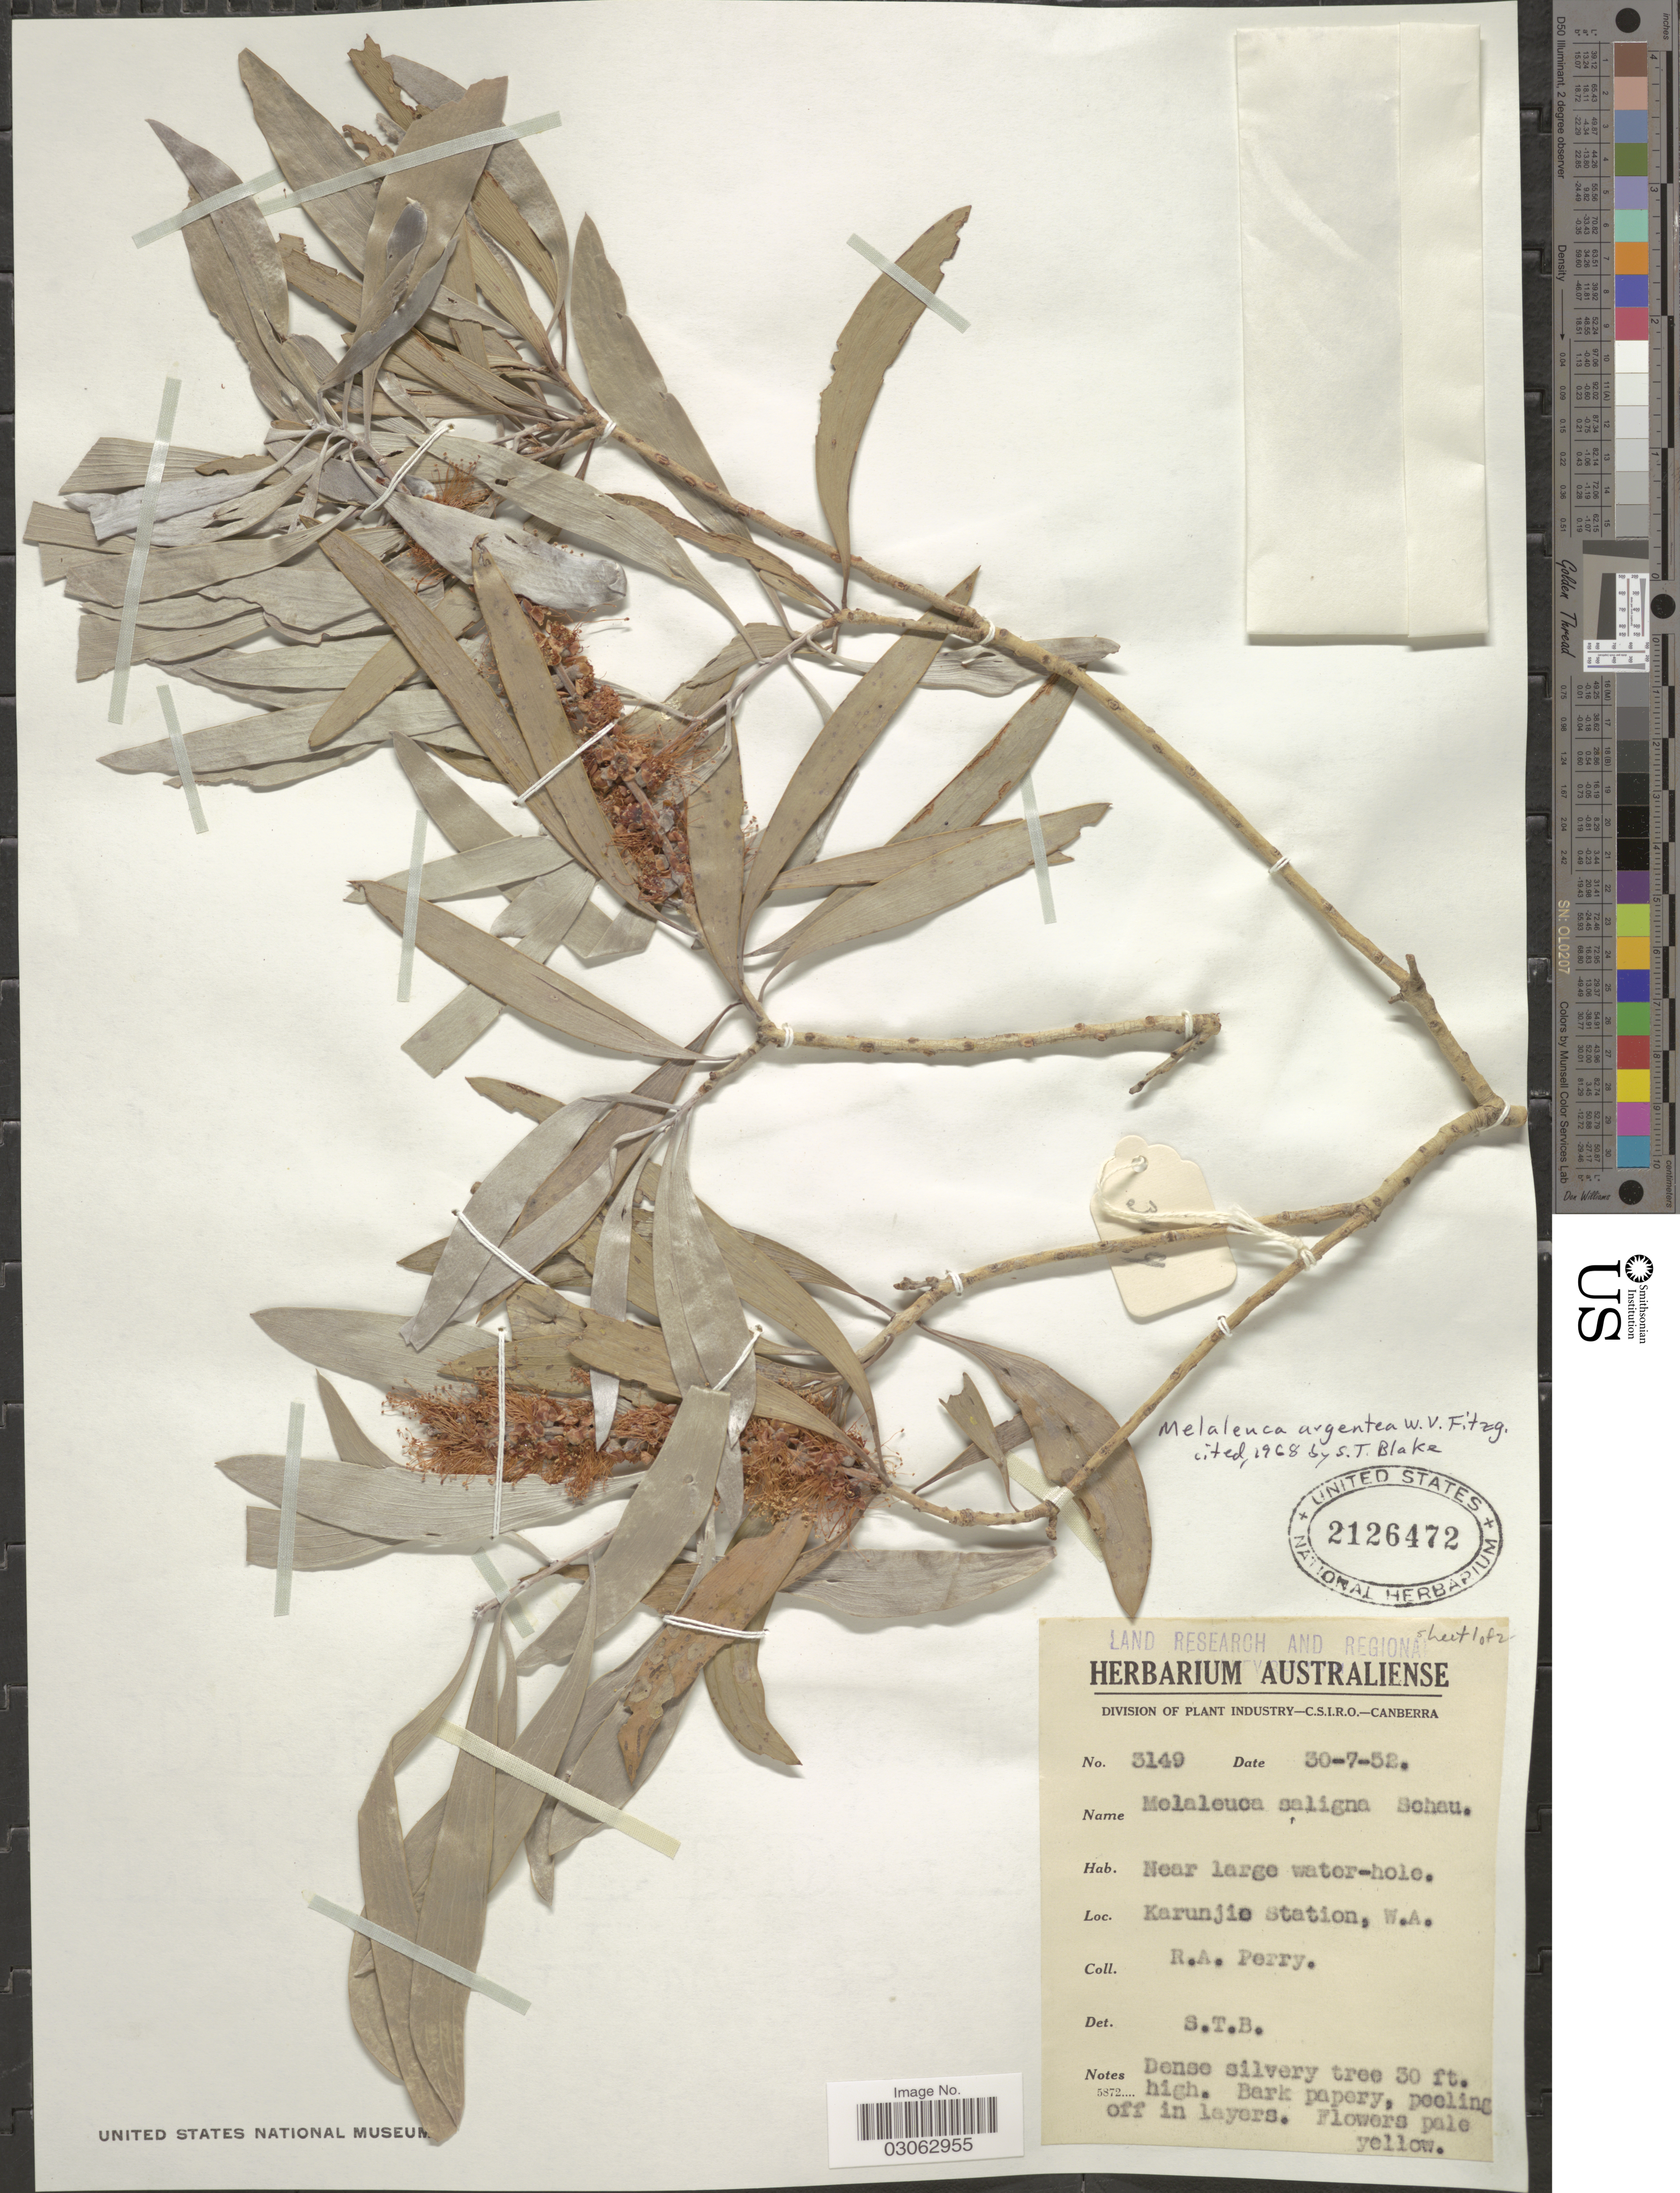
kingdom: Plantae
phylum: Tracheophyta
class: Magnoliopsida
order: Myrtales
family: Myrtaceae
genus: Melaleuca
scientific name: Melaleuca argentea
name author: W. Fitzg.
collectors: Perry, R. A.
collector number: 3149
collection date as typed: Transcribed d/m/y: 30/7/52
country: Australia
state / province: Western Australia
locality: Karunjie Station.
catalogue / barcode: US 2126472